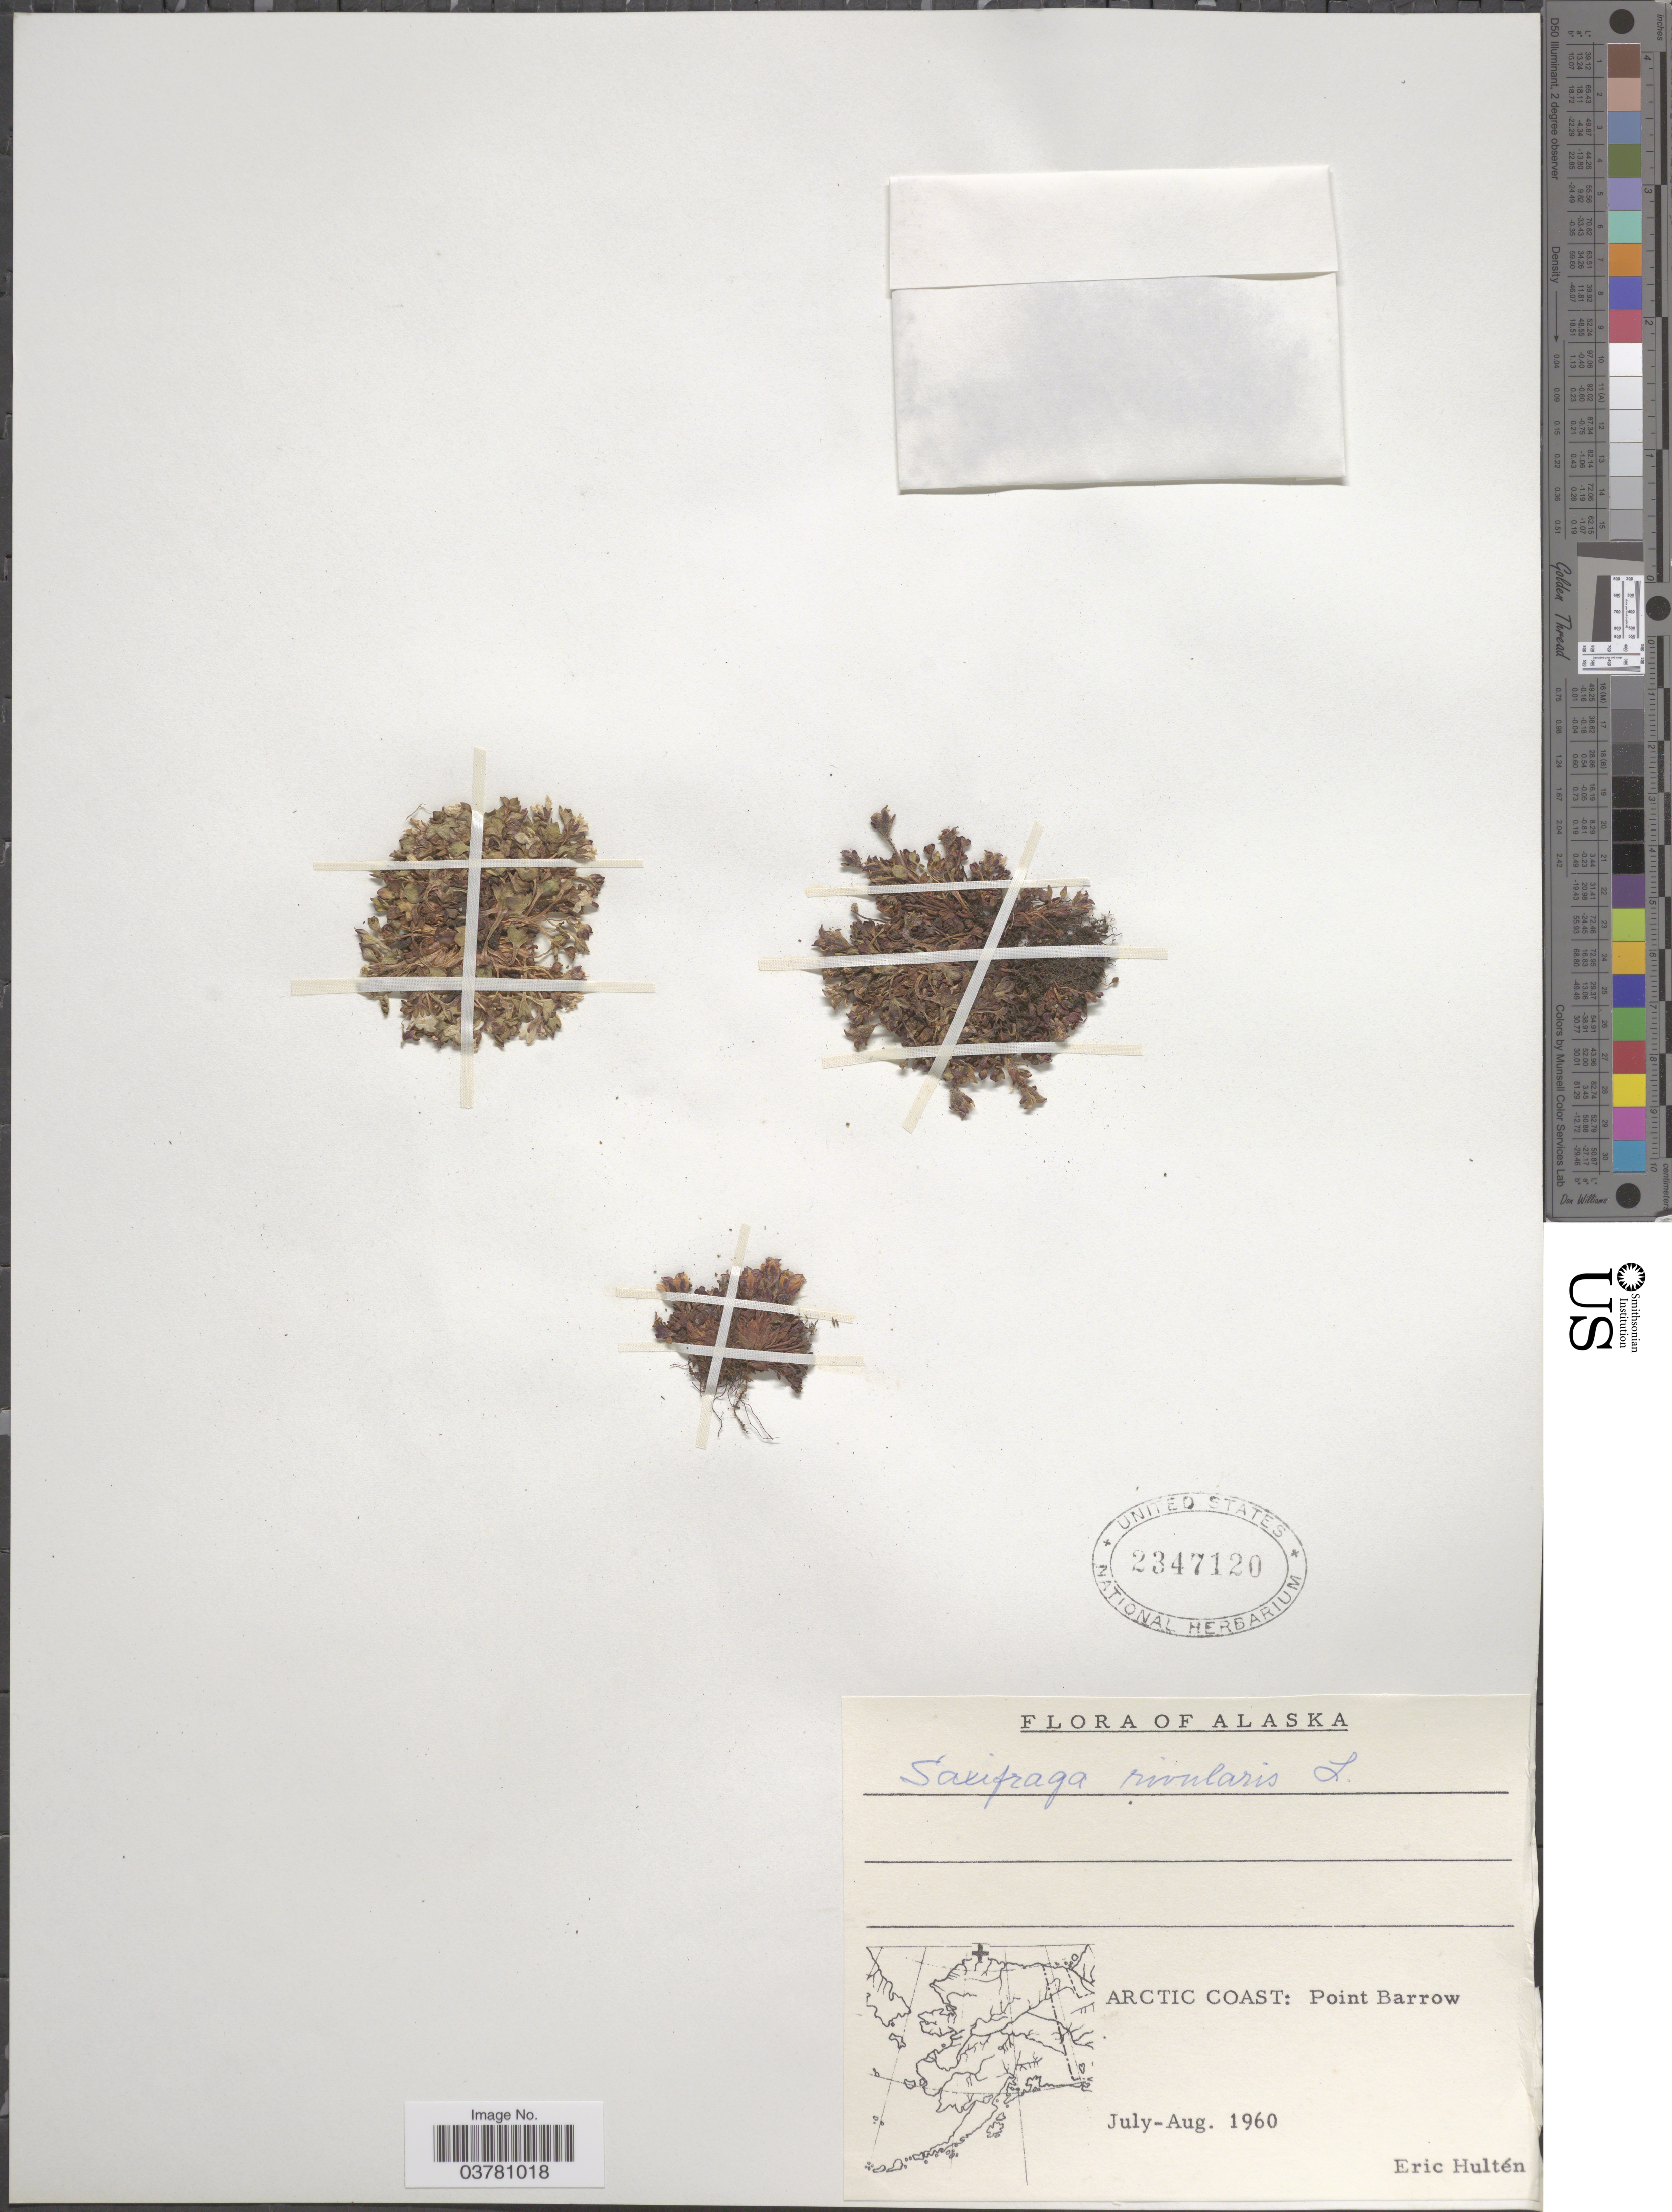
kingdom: Plantae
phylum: Tracheophyta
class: Magnoliopsida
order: Saxifragales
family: Saxifragaceae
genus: Saxifraga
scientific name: Saxifraga rivularis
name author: L.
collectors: E. G. Hultén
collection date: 1960-07/1960-08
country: United States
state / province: Alaska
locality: Arctic Coast: Point Barrow.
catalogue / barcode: US 2347120